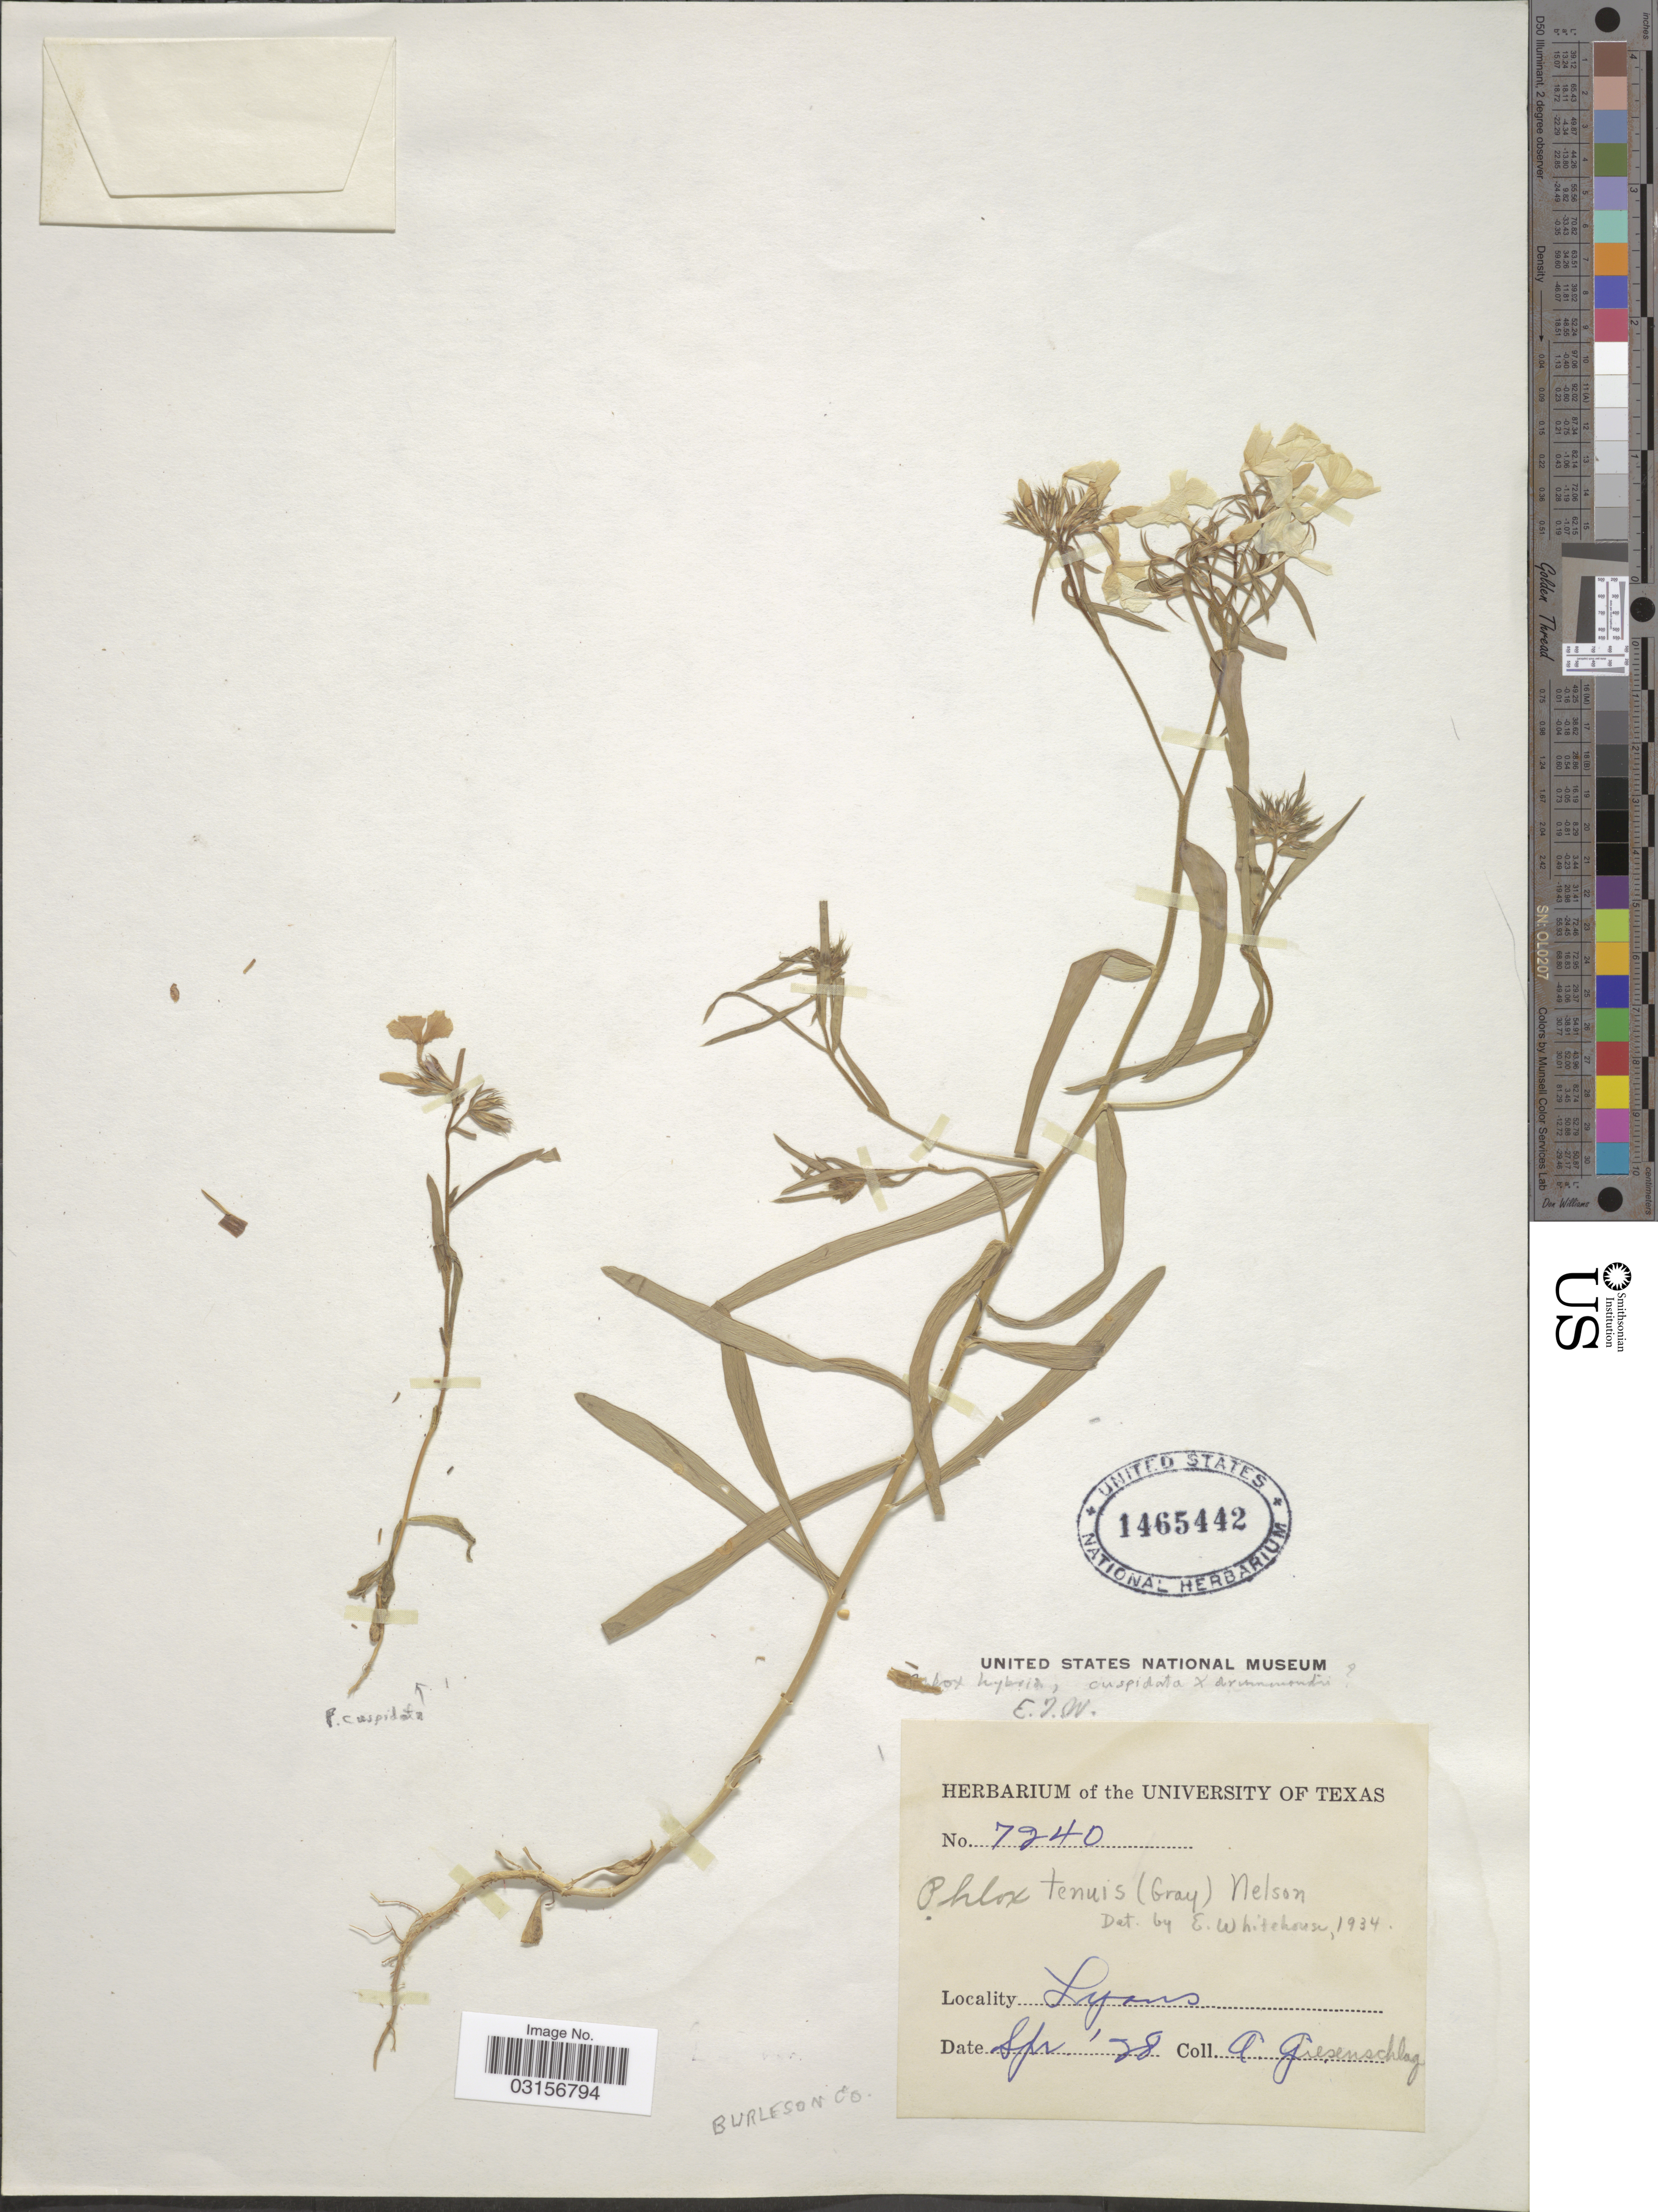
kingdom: Plantae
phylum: Tracheophyta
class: Magnoliopsida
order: Ericales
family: Polemoniaceae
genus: Phlox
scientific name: Phlox cuspidata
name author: Scheele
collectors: A. Giesenschlag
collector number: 7240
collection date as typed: Spr' 28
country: United States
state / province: Texas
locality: Lyons, Burleson Co.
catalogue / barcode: US 1465442